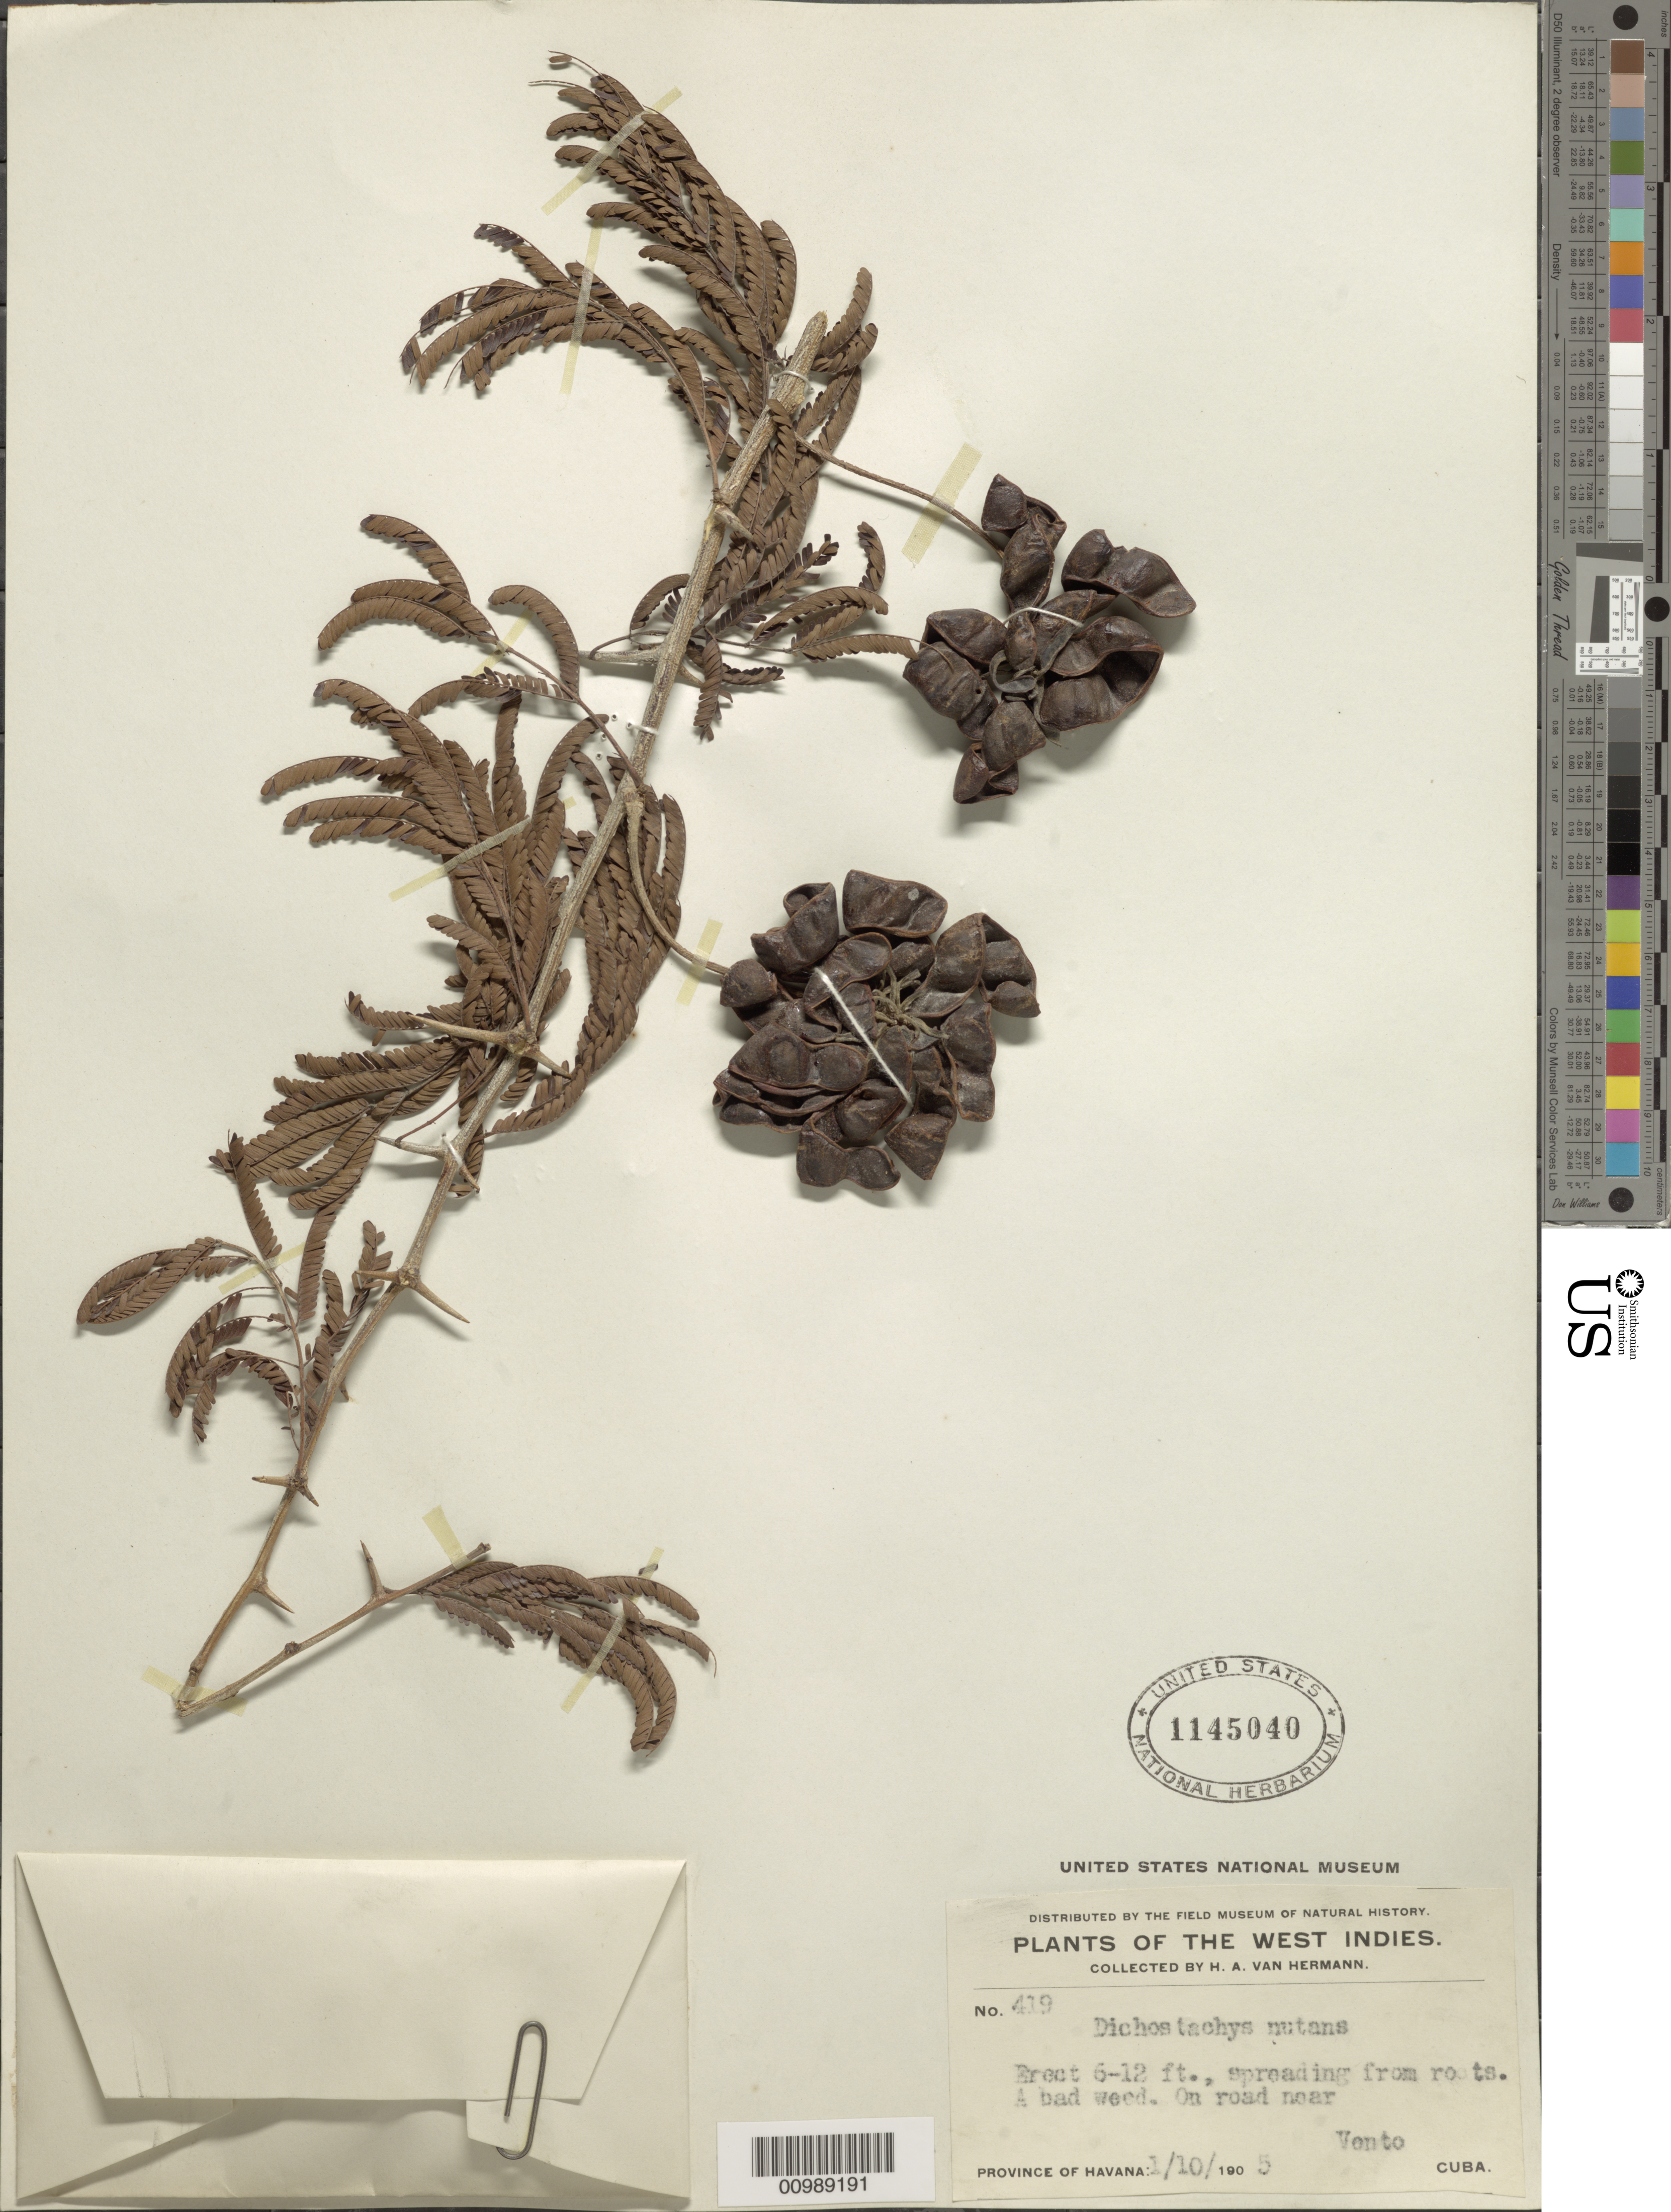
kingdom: Plantae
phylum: Tracheophyta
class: Magnoliopsida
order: Fabales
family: Fabaceae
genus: Dichrostachys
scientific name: Dichrostachys glomerata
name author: (Forssk.) Chiov.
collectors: H. A. Van Hermann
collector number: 419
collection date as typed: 01 Oct 1905 or 10 Jan 1905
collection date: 1905-01-10 or 1905-10-01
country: Cuba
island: Cuba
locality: On road near Vento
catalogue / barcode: US 1145040